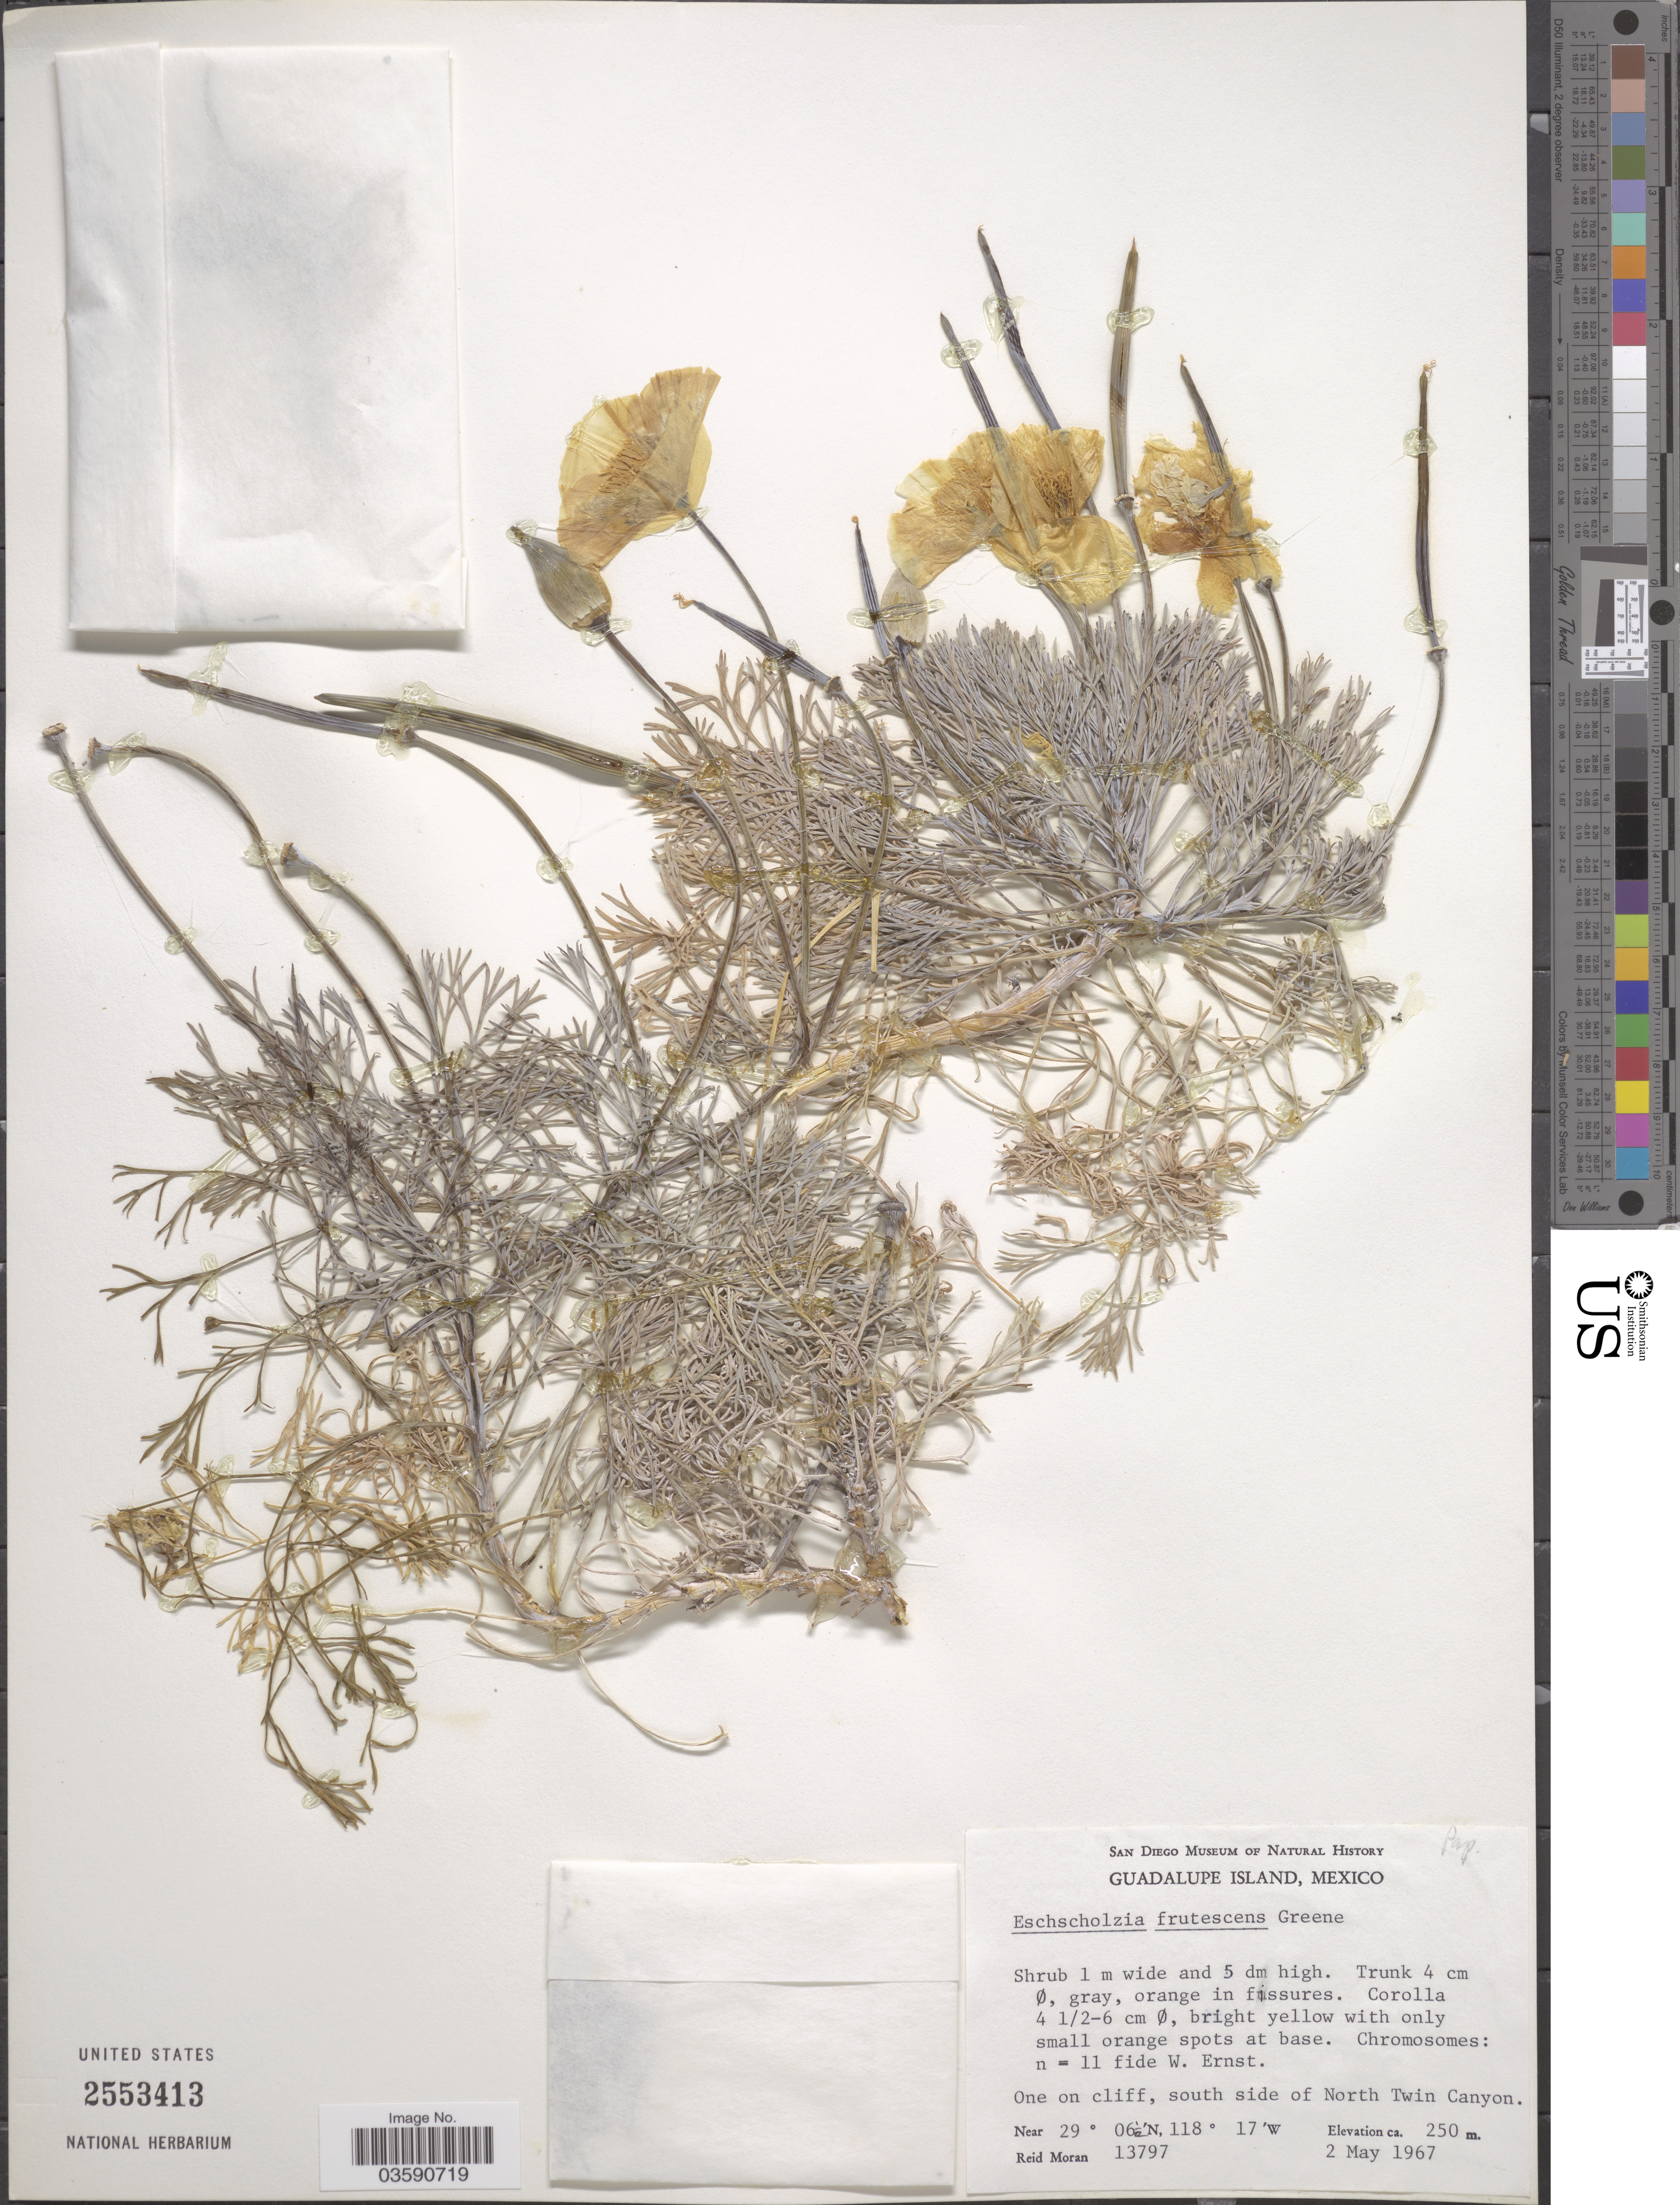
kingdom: Plantae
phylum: Tracheophyta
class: Magnoliopsida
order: Ranunculales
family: Papaveraceae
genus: Eschscholzia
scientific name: Eschscholzia frutescens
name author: (Greene) J.T. Howell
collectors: R. V. Moran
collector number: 13797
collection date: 1967-05-02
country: Mexico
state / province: Baja California Norte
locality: Guadalupe Island. One on cliff, south side of North Twin Canyon.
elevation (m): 250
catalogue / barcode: US 2553413